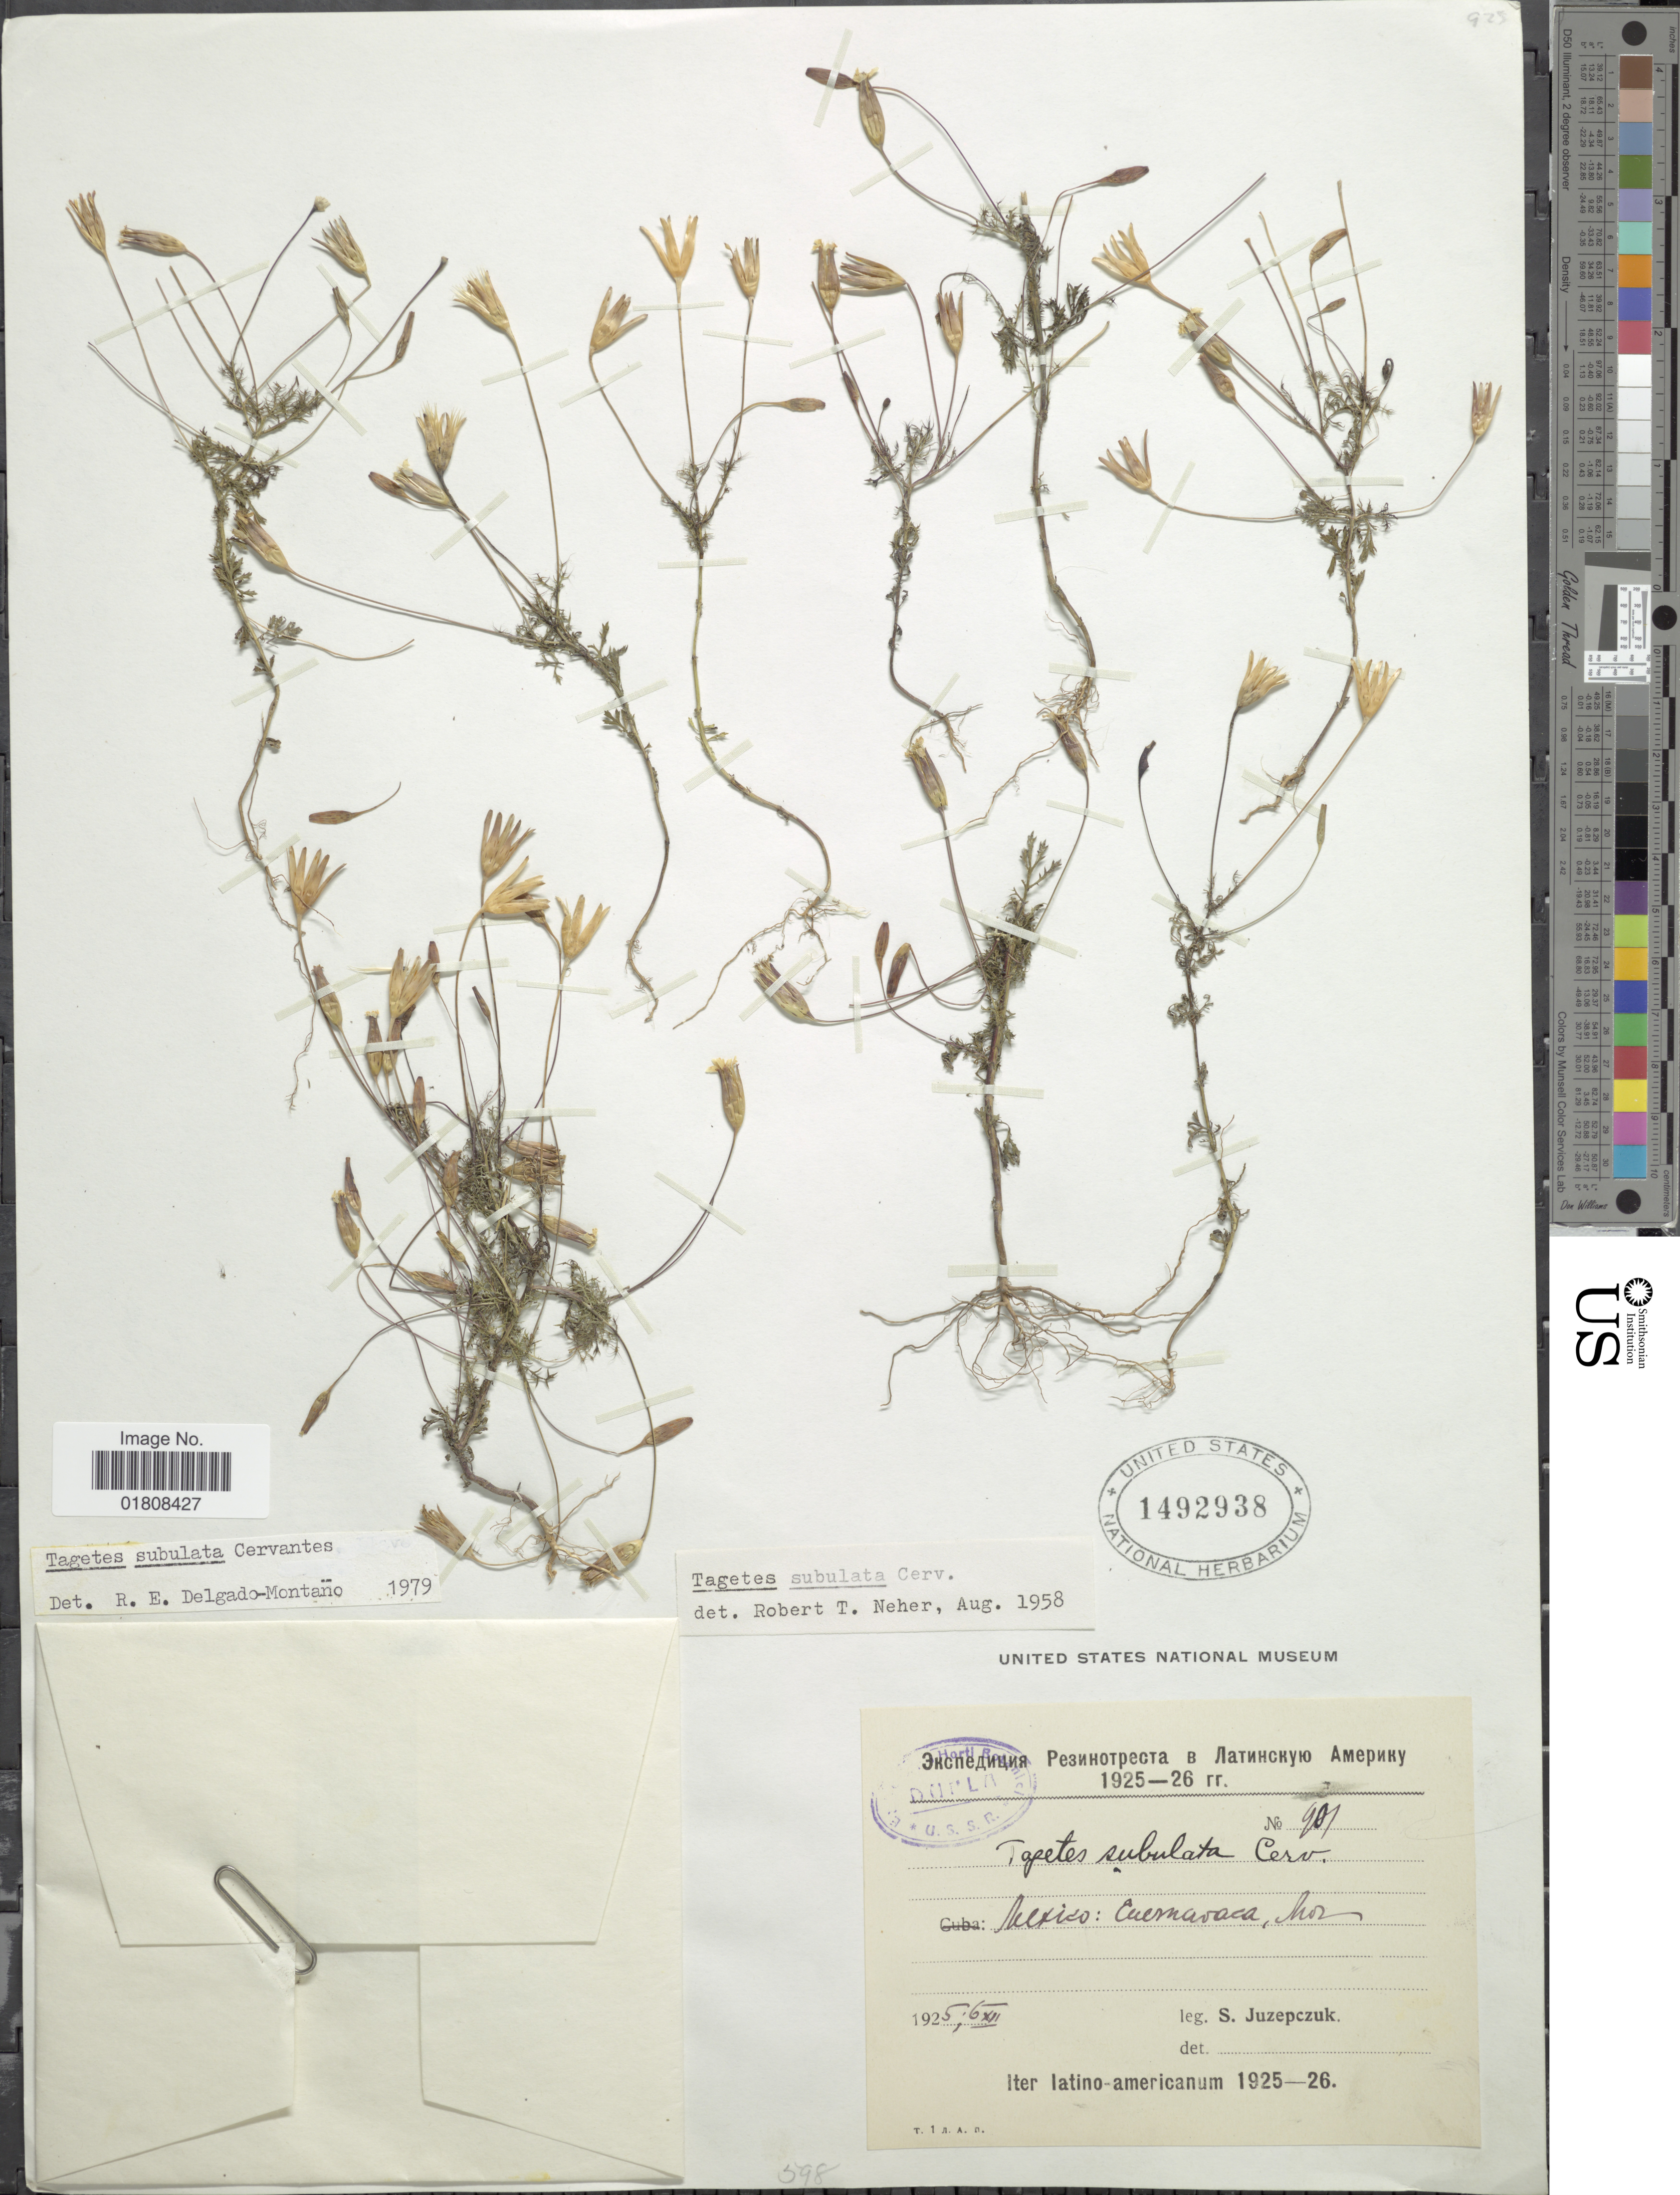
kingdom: Plantae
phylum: Tracheophyta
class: Magnoliopsida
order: Asterales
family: Asteraceae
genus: Tagetes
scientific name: Tagetes subulata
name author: Cerv.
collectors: S. V. Juzepczuk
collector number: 901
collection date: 1925-12-06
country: Mexico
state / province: Morelos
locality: Cuernavaca, Mor.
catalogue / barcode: US 1492938